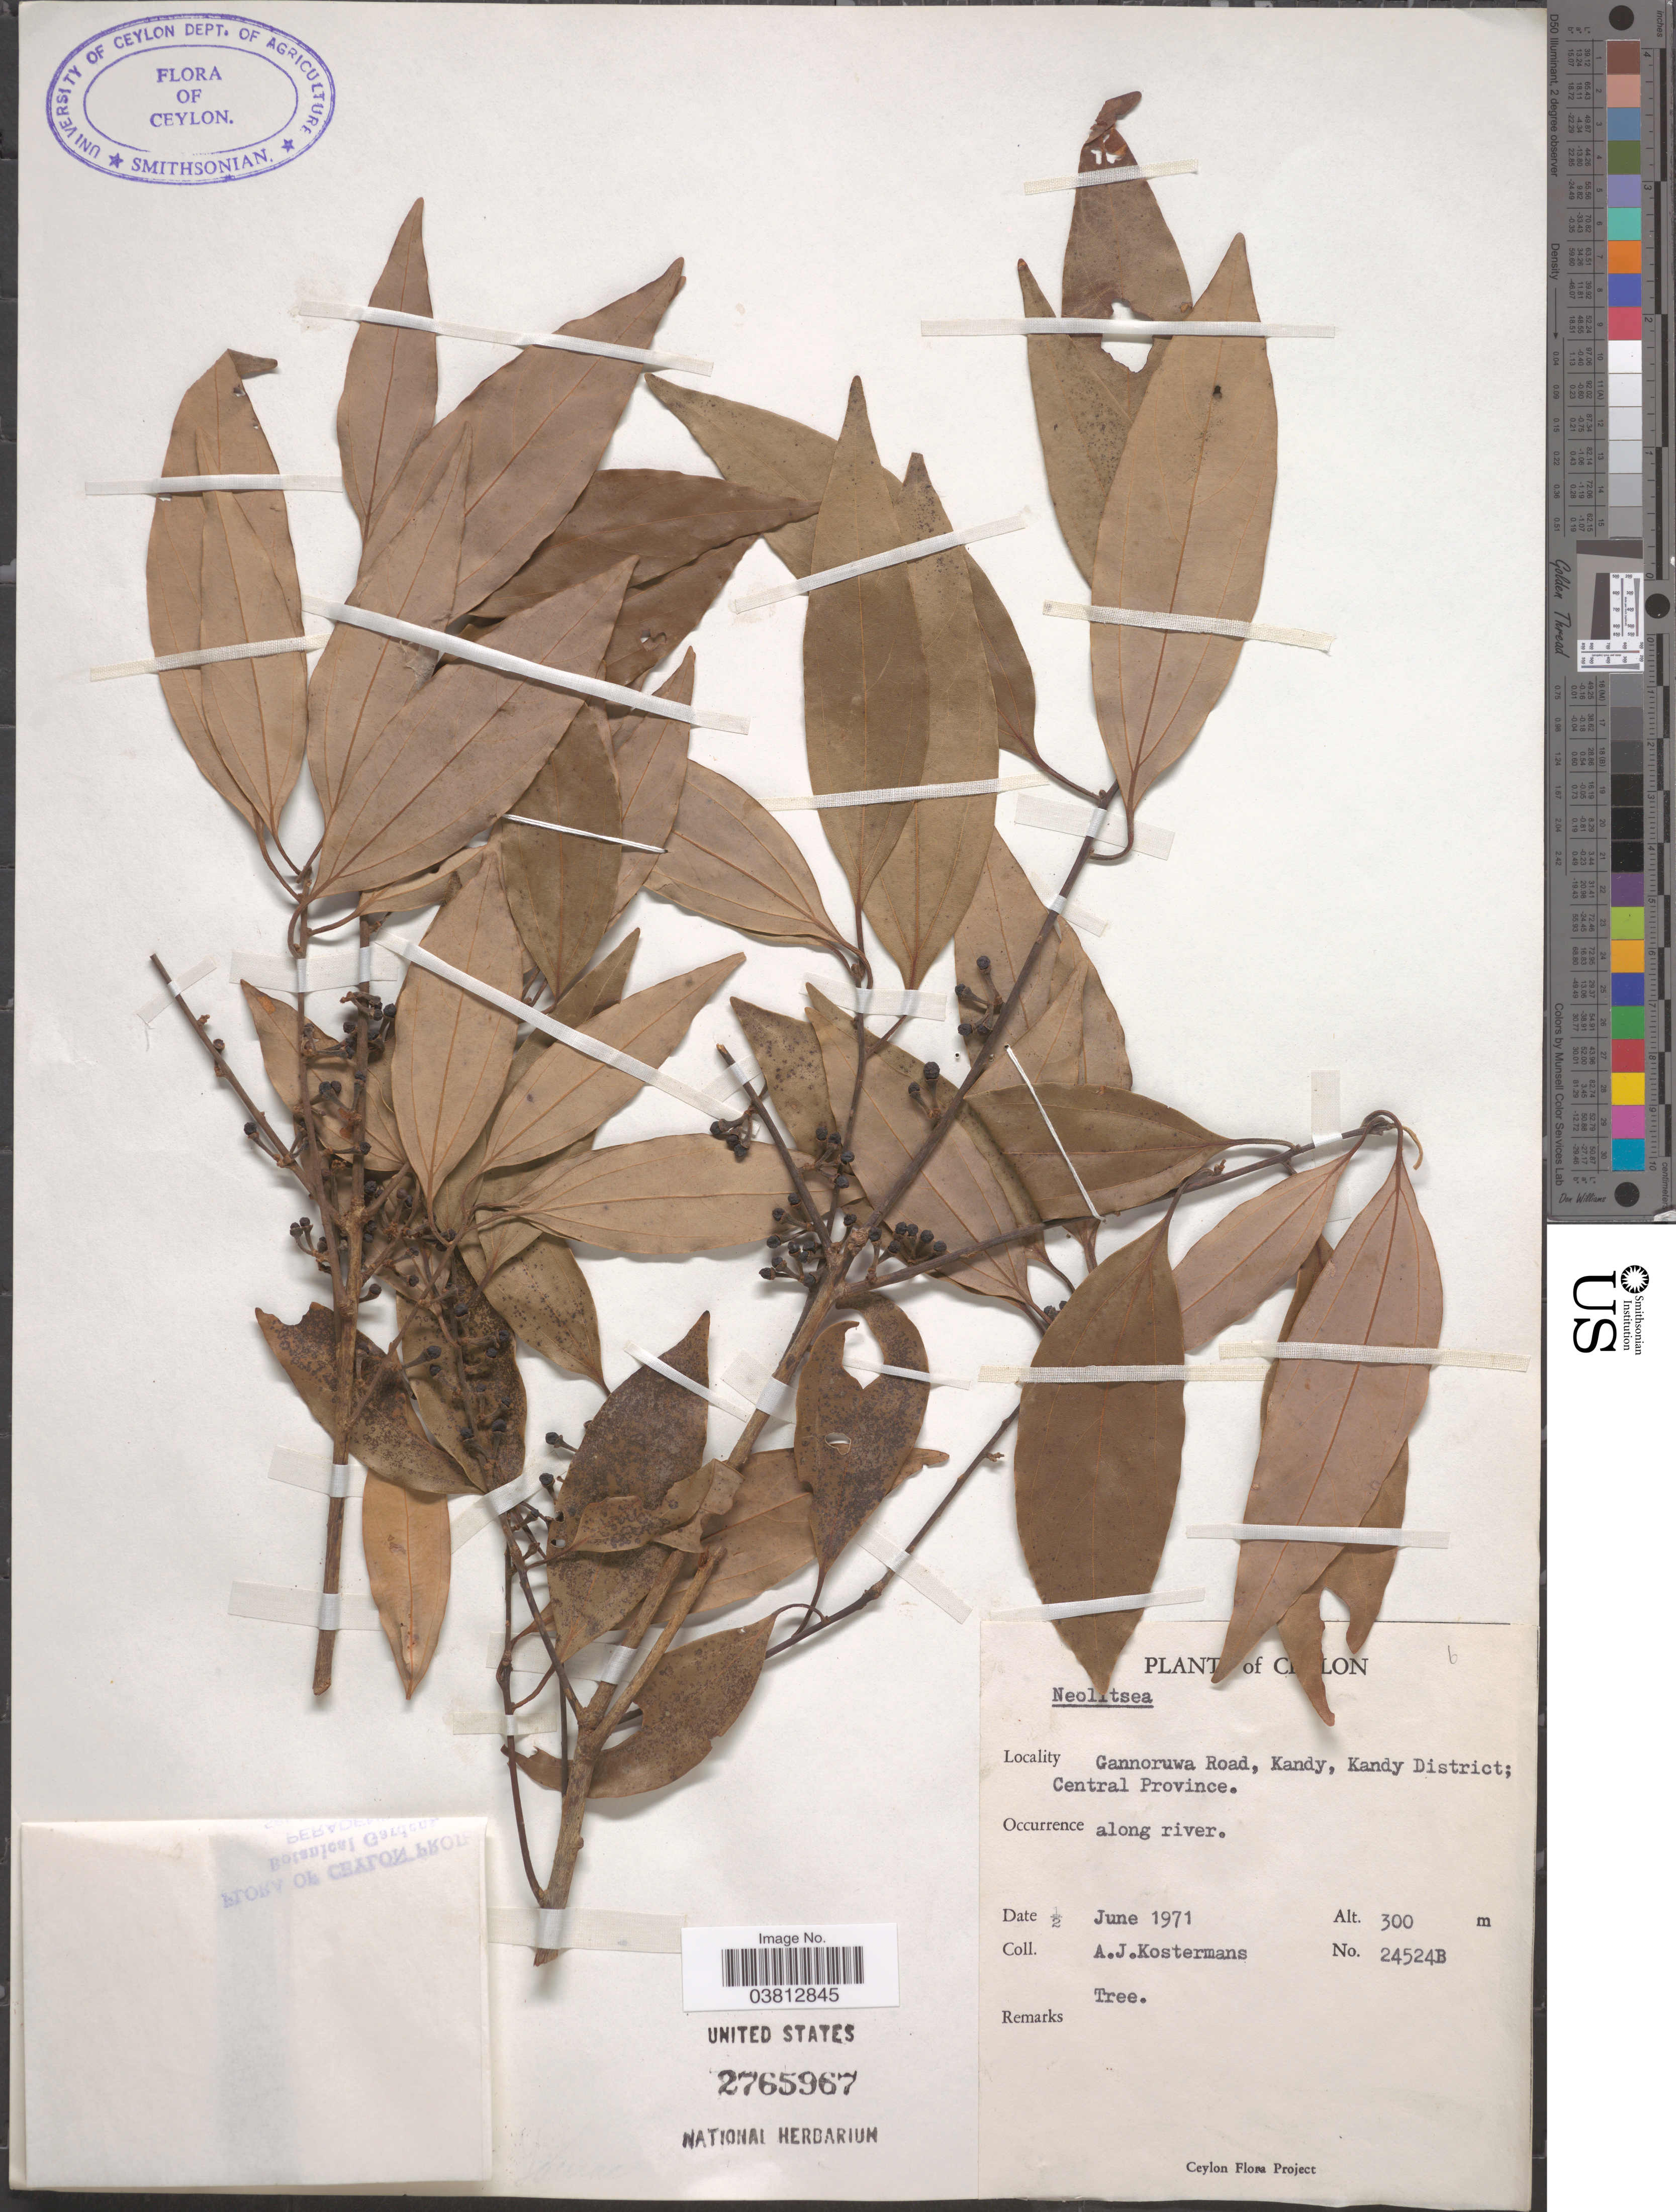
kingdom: Plantae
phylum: Tracheophyta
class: Magnoliopsida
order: Laurales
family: Lauraceae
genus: Neolitsea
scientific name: Neolitsea sp.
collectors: A. J. G. Kostermans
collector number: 24524B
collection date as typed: ½ June 1971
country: Sri Lanka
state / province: Central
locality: Ceylon. Gannoruwa Road, Kandy, Kandy District.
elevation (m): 300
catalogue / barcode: US 2765967